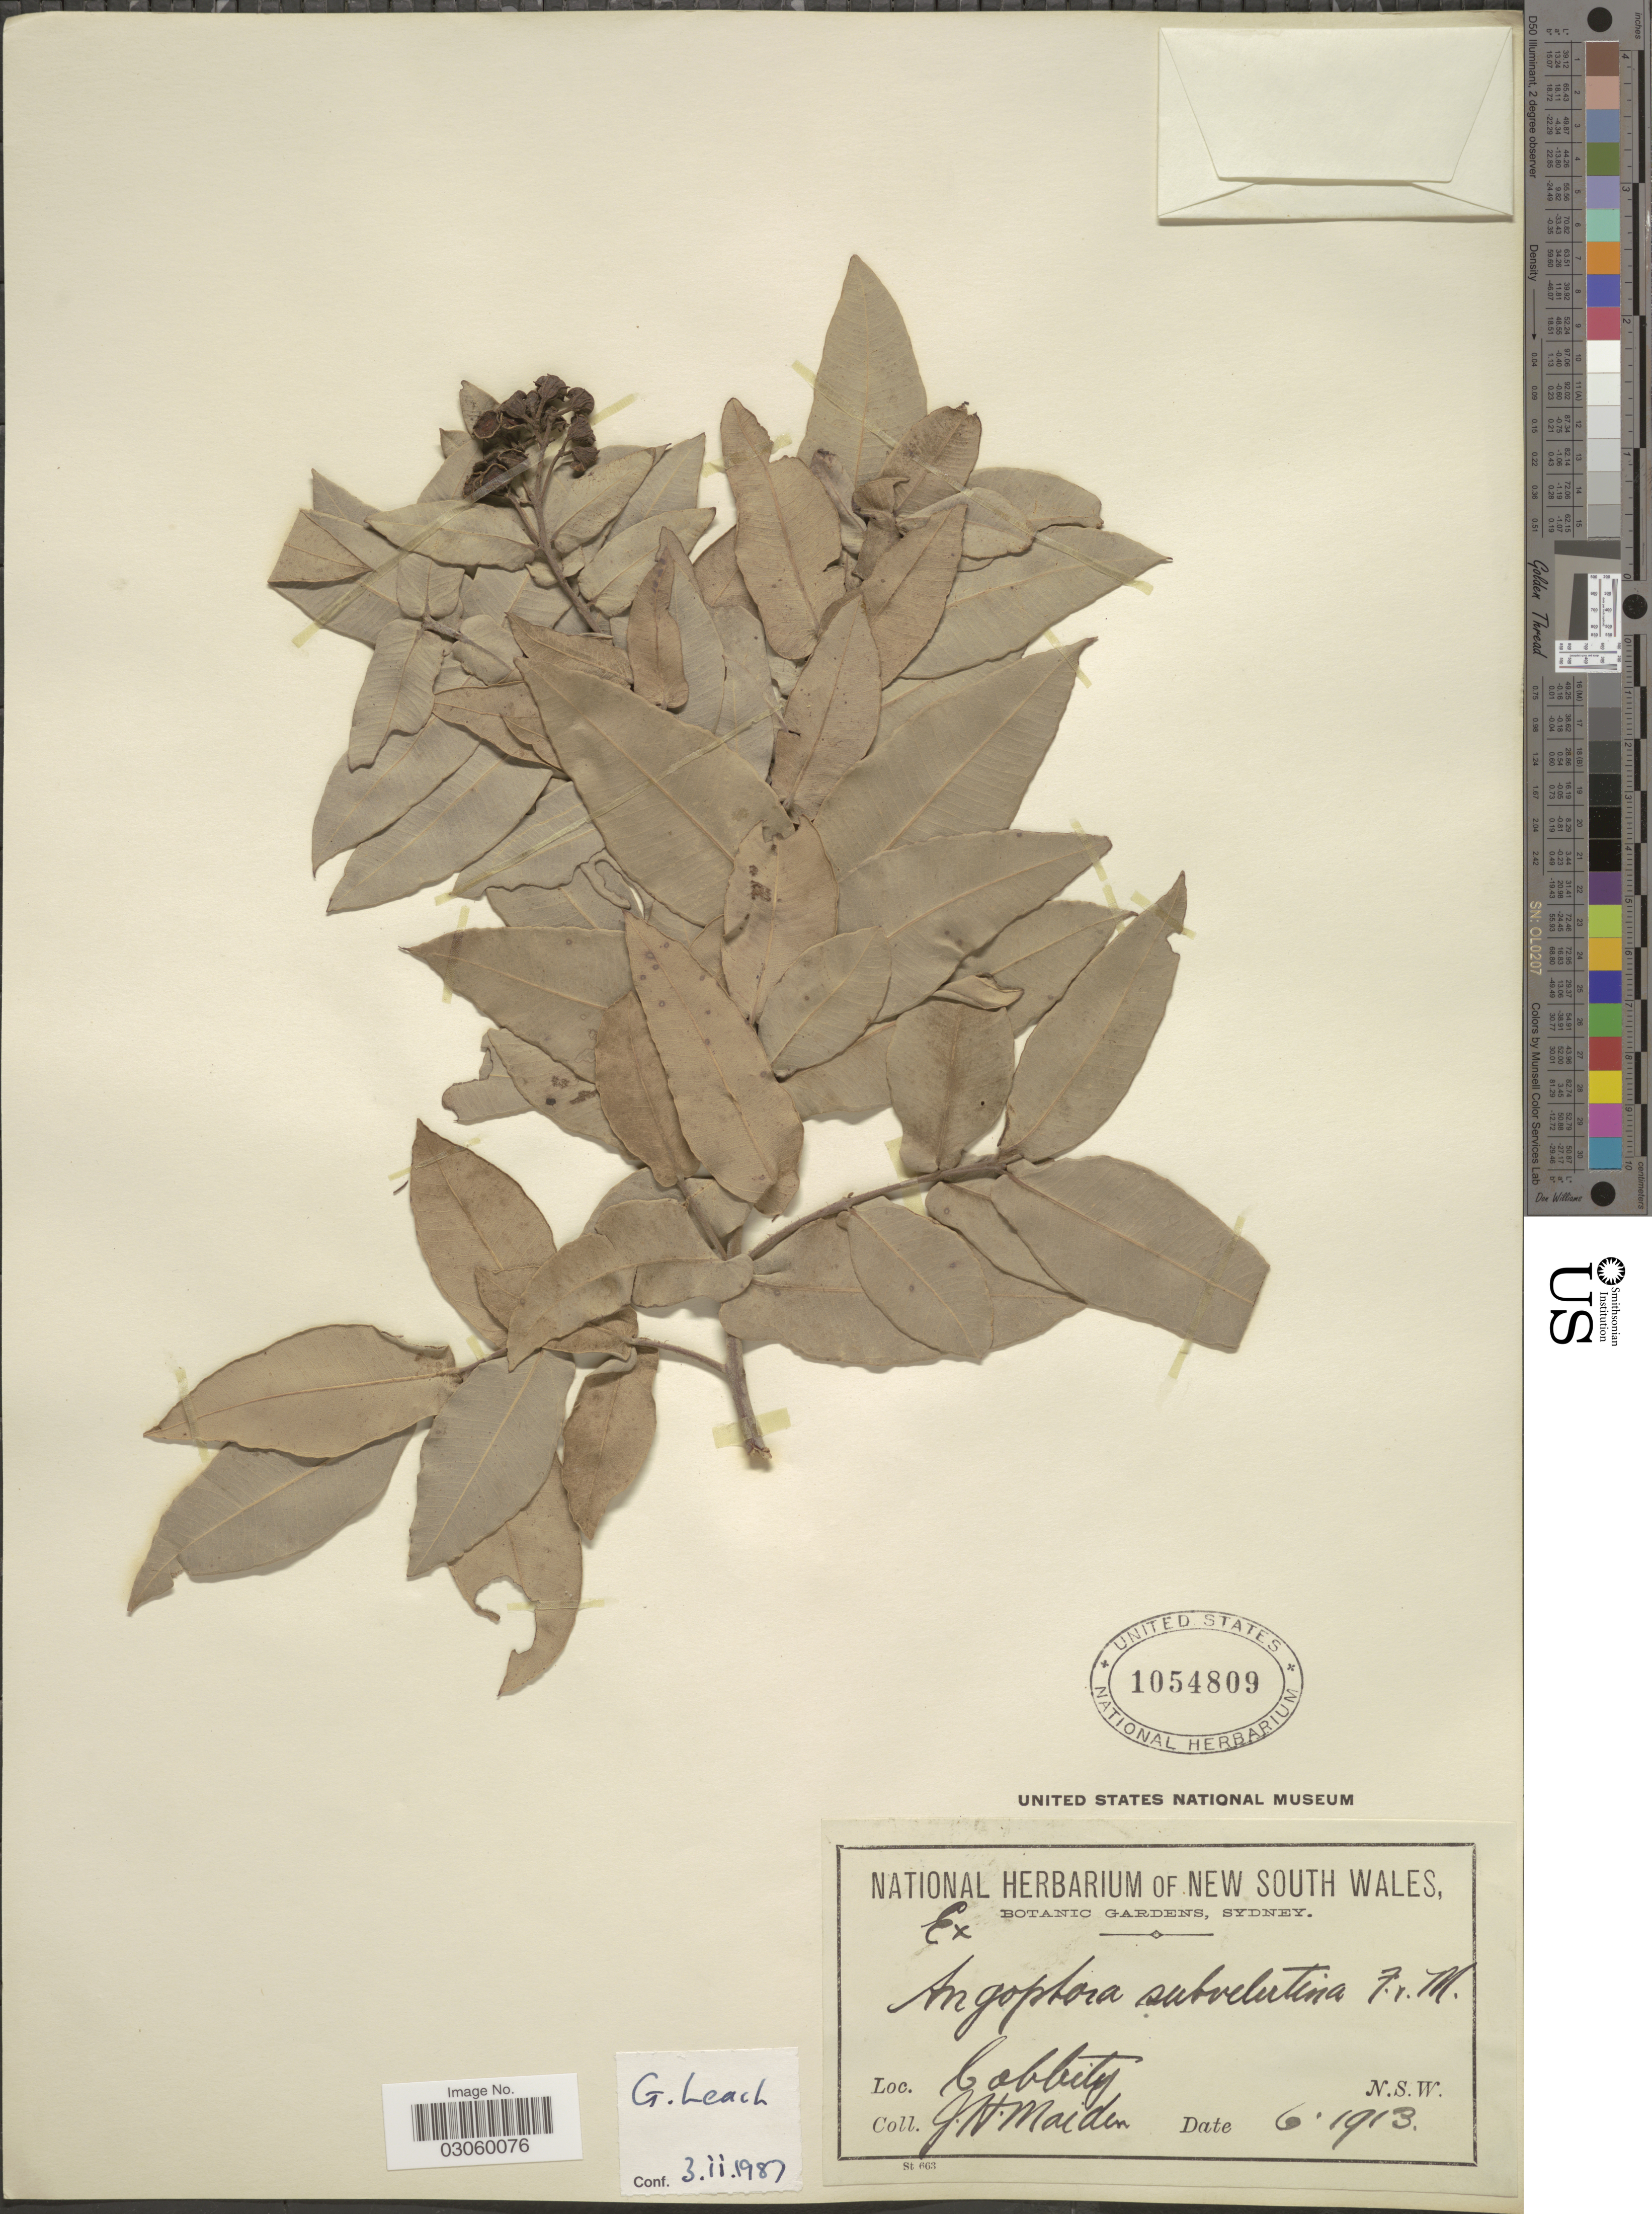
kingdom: Plantae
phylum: Tracheophyta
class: Magnoliopsida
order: Myrtales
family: Myrtaceae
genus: Angophora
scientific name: Angophora subvelutina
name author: F. Muell.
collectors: J. Maiden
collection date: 1913-06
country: Australia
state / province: New South Wales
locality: Cabbity.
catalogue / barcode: US 1054809